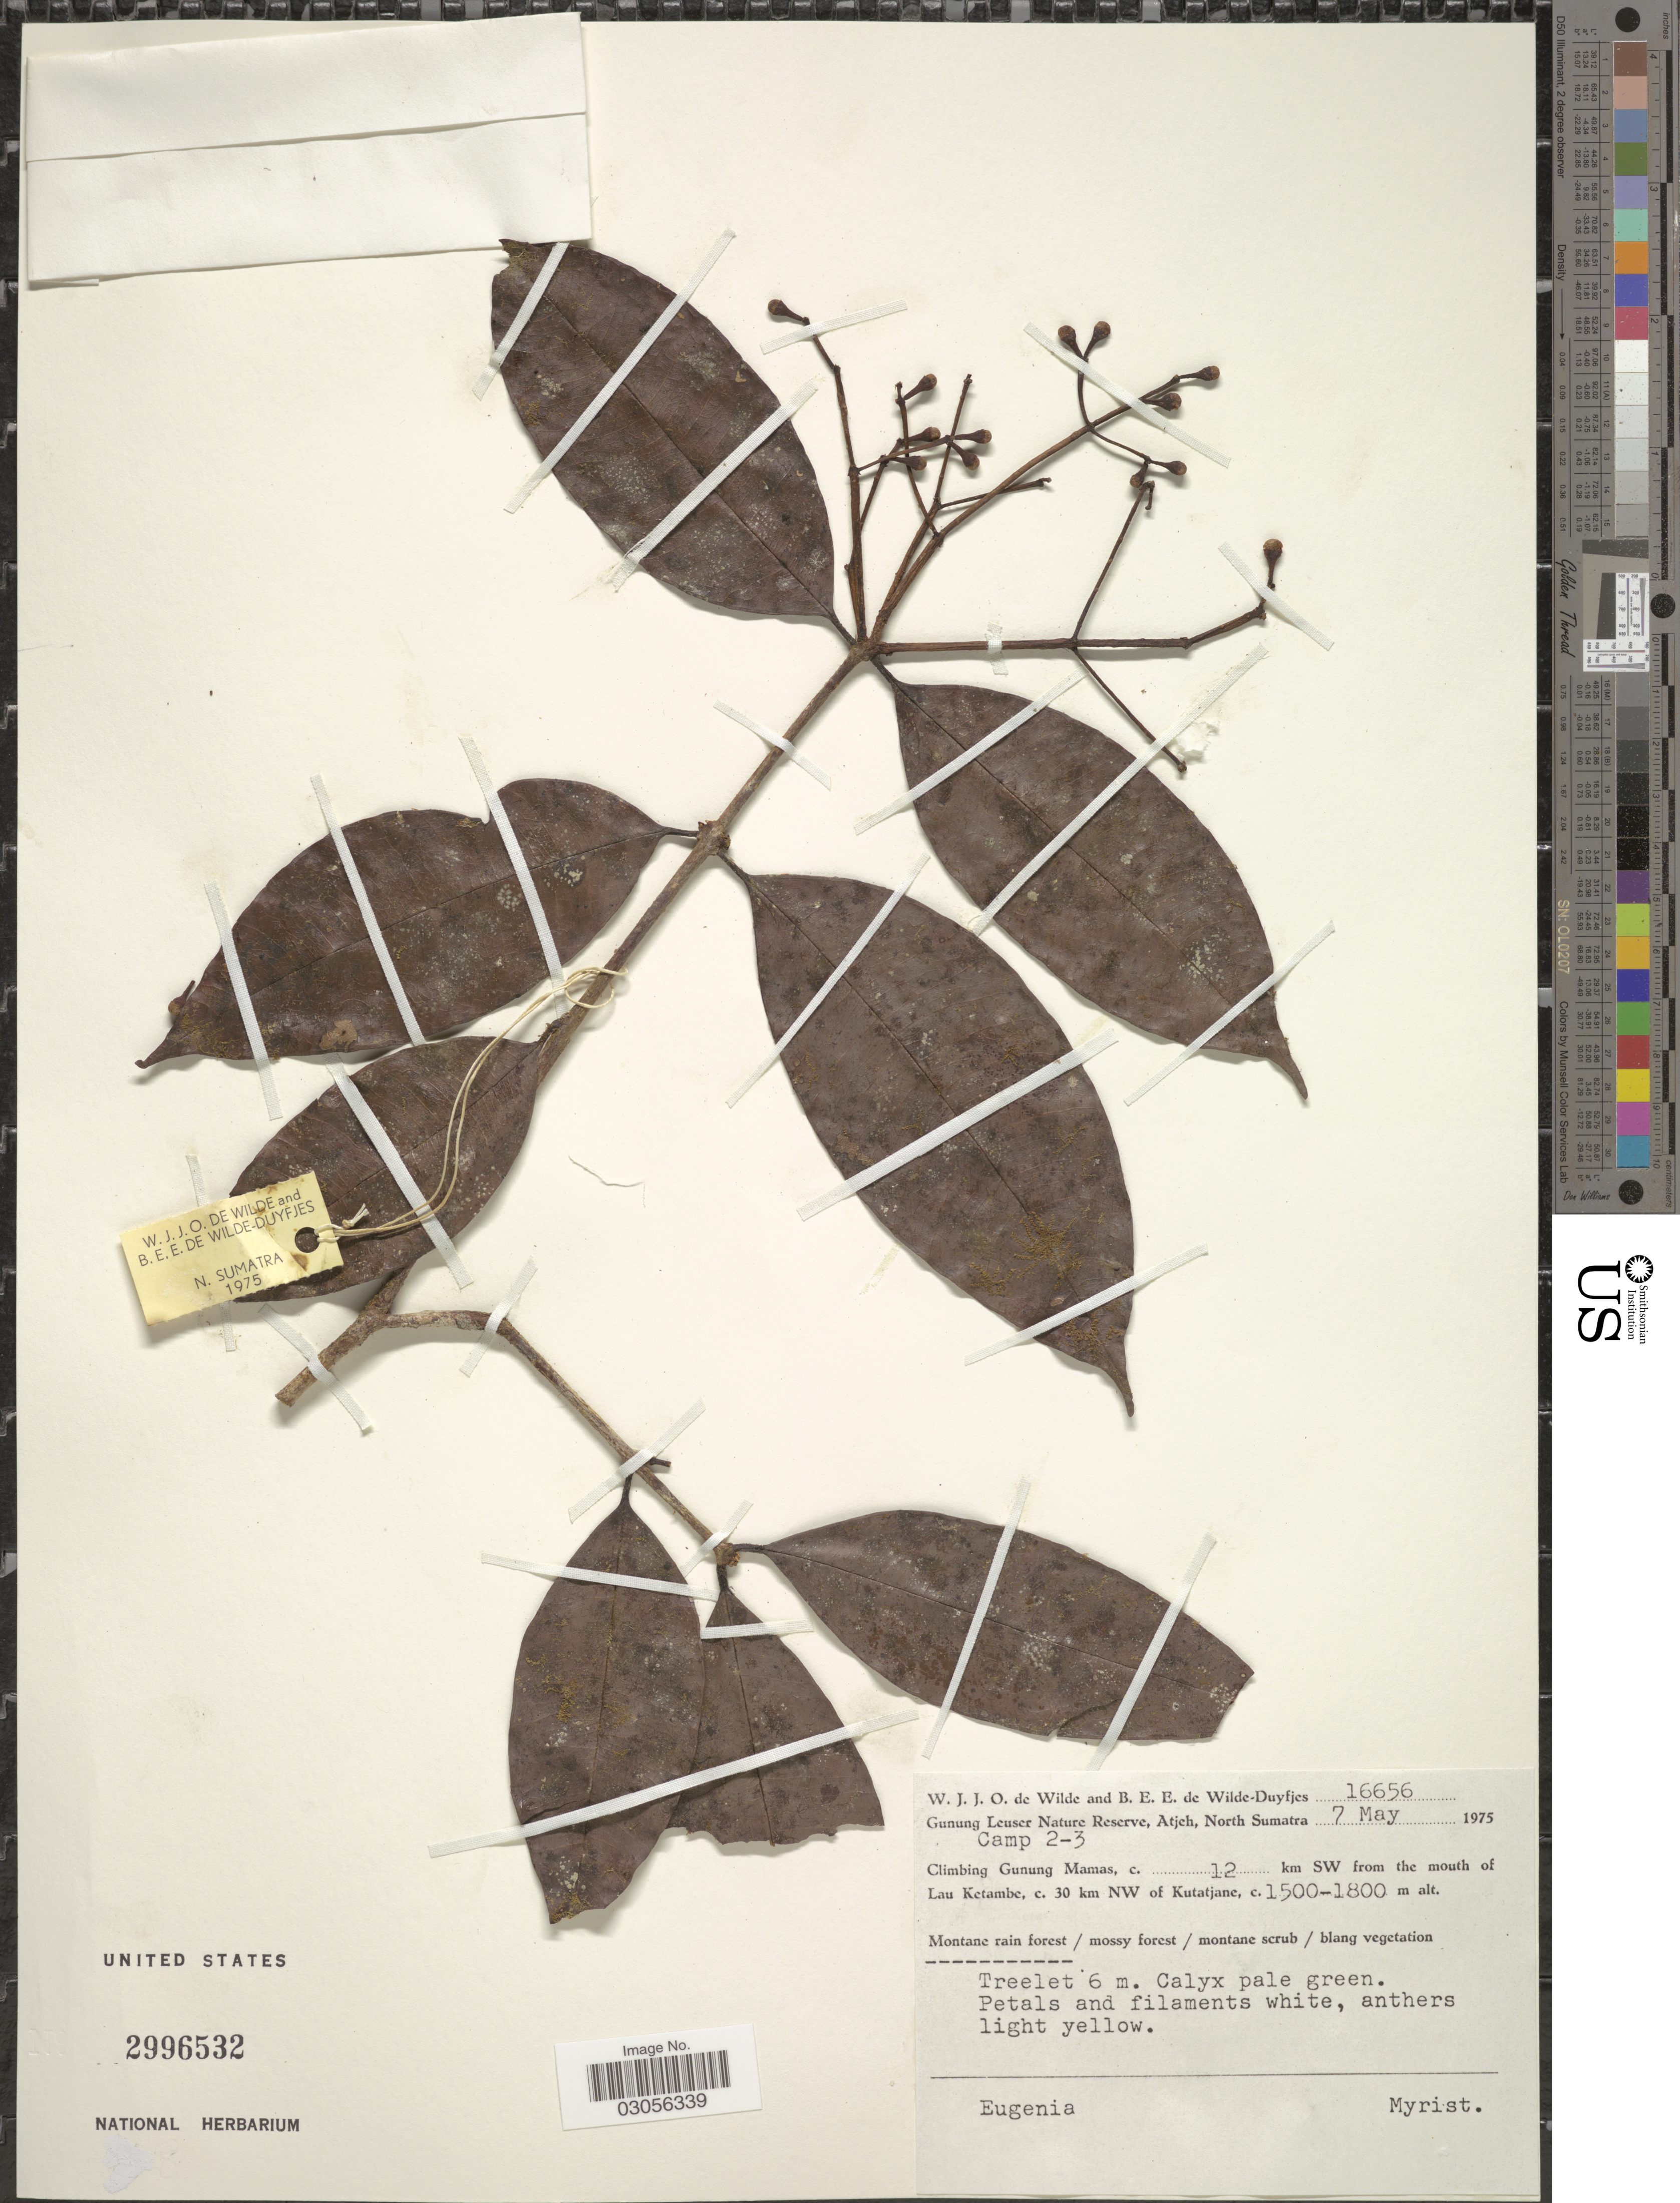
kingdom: Plantae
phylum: Tracheophyta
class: Magnoliopsida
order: Myrtales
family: Myrtaceae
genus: Syzygium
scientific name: Syzygium sp.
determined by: Strong, M. T., (US), Smithsonian Institution - National Museum of Natural History (UNITED STATES)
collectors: W. J. de Wilde & B. E. de Wilde-Duyfjes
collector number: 16656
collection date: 1975-05-07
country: Indonesia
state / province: Sumatra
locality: Gunung Leuser Nature Reserve, Atjeh, North Sumatra. Camp 2-3. Climbing Gunung Mamas, c. 12 km SW from the mouth of Lau Ketambe, c. 30 km NW of Kutatjane.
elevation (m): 1500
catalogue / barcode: US 2996532